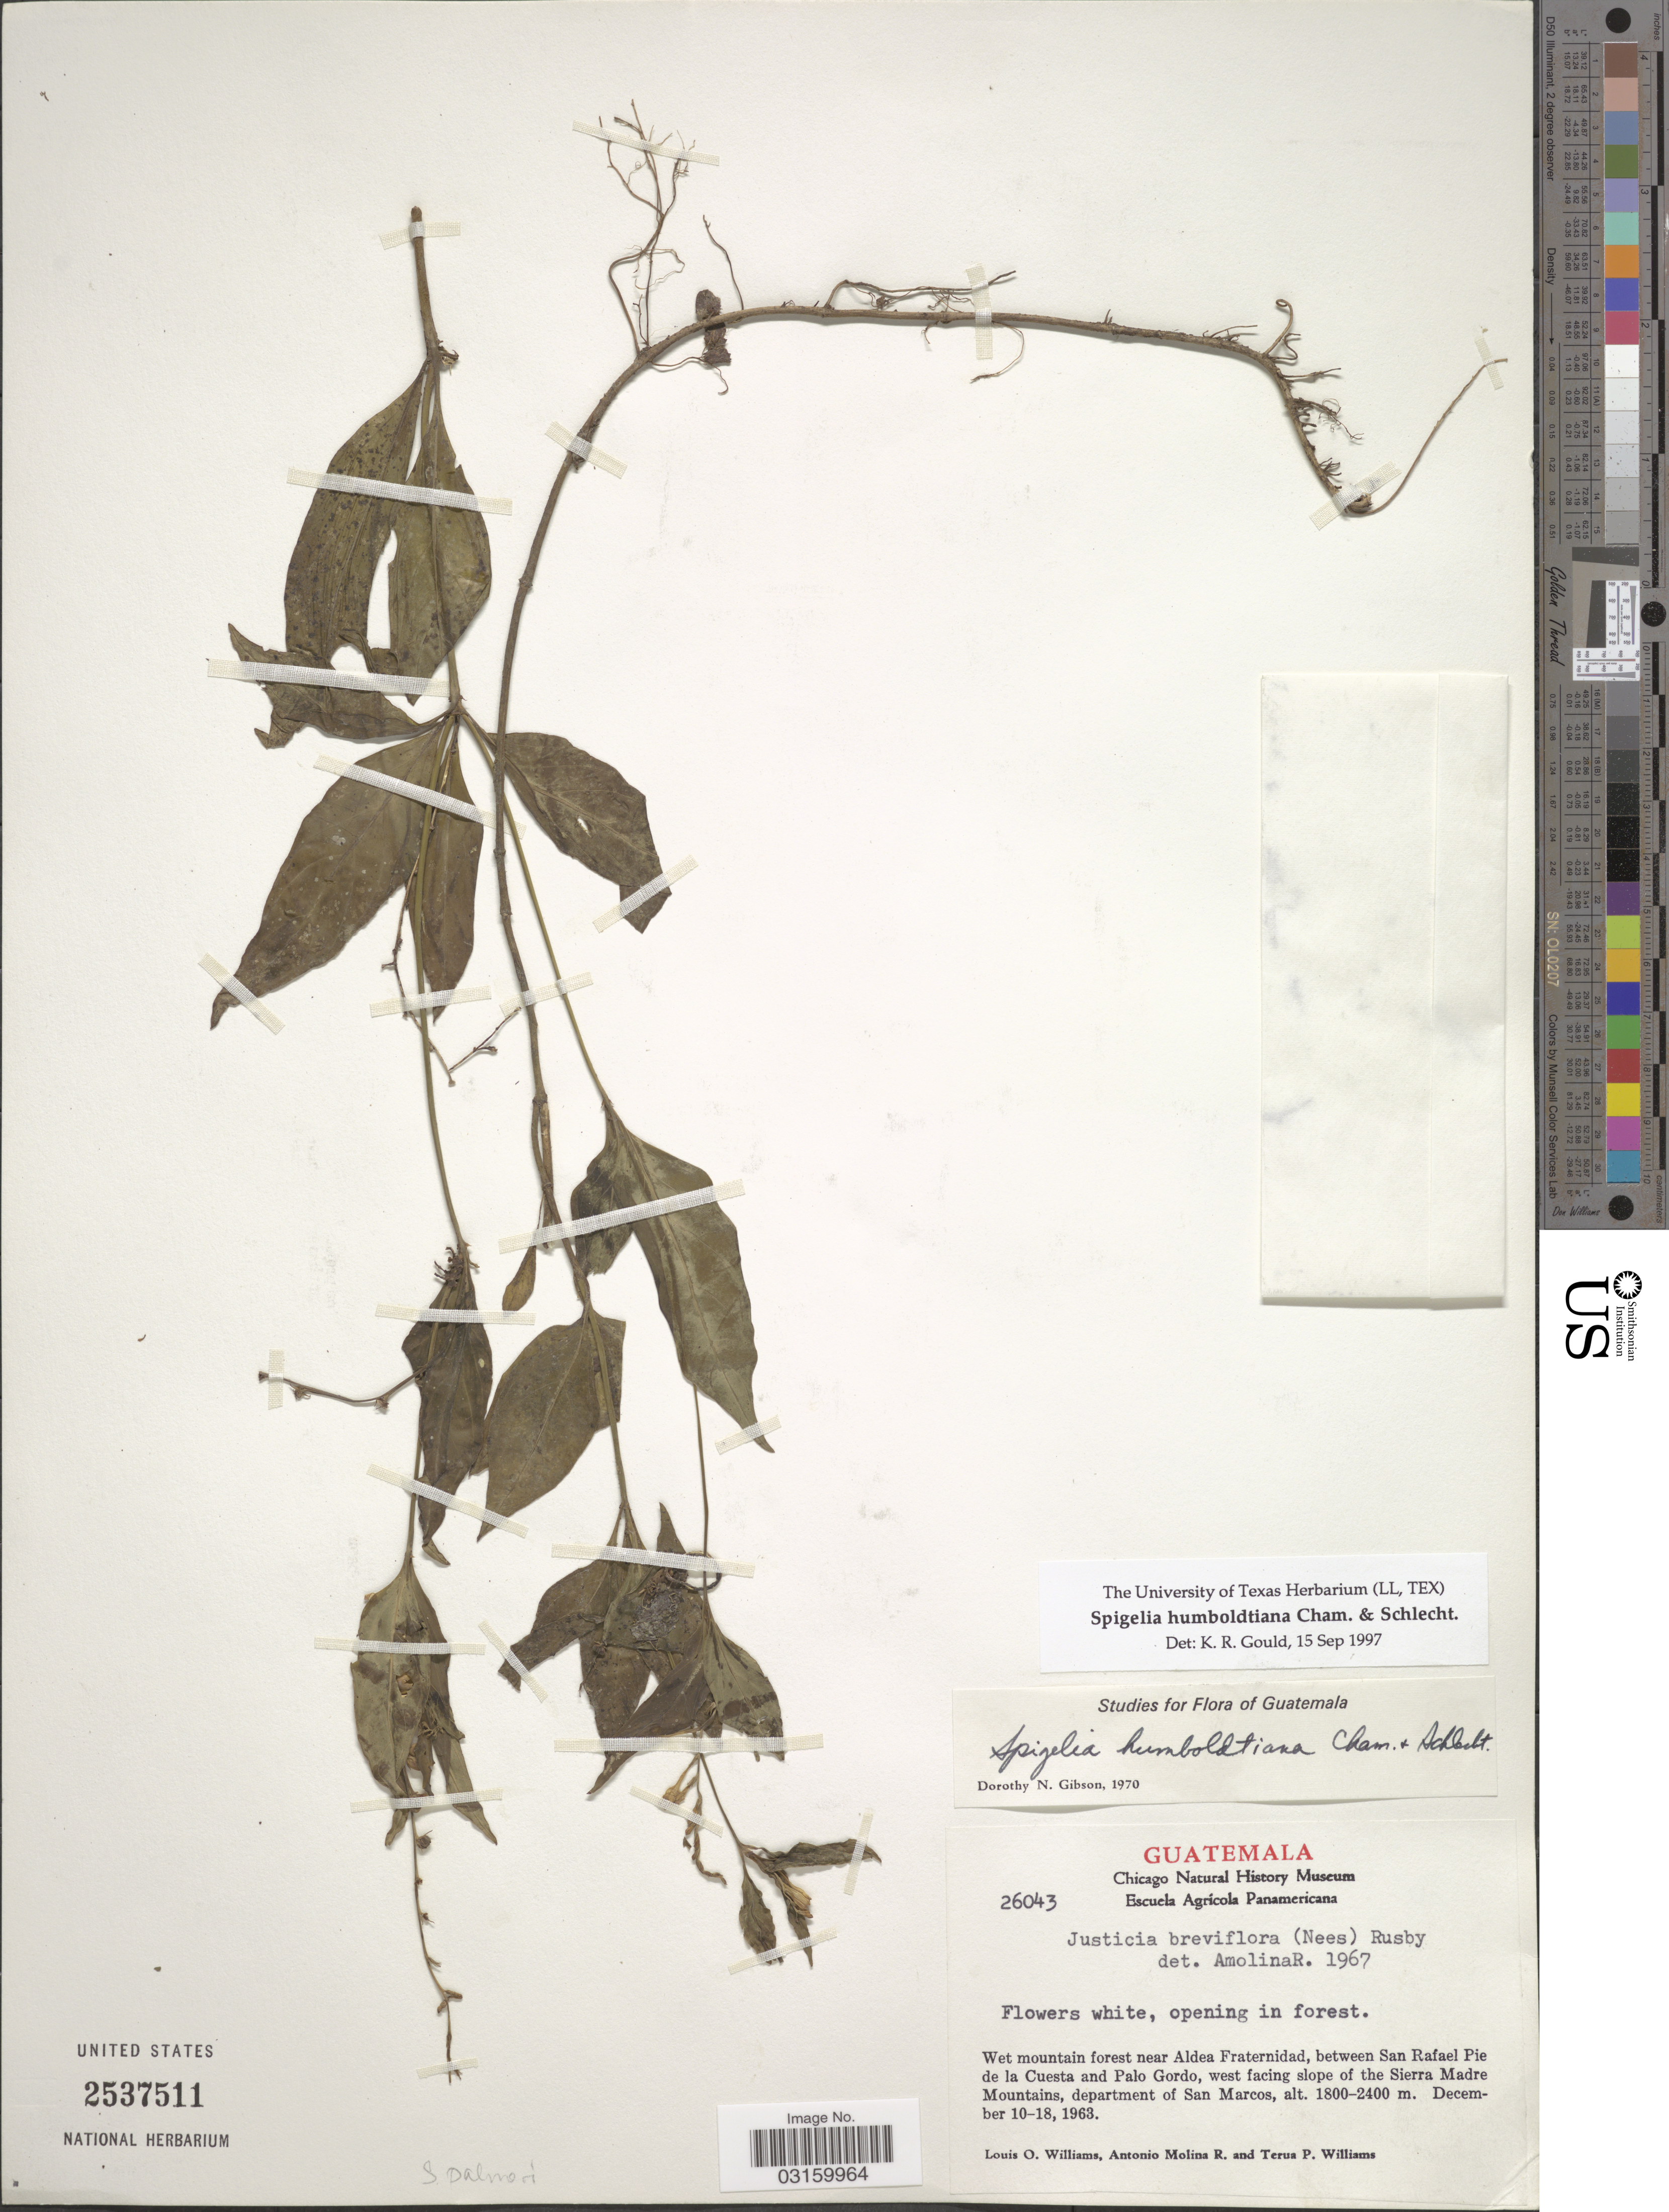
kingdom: Plantae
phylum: Tracheophyta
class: Magnoliopsida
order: Gentianales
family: Loganiaceae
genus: Spigelia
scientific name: Spigelia humboldtiana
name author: Cham. & Schltdl.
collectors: L. O. Williams, A. Molina R. & T. Williams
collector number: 26043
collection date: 1963-12-10/1963-12-18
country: Guatemala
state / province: San Marcos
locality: Wet mountain forest near Aldea Fraternidad, between San Rafael Pie de la Cuesta and Palo Gordo, west facing slope of the Sierra Madre Mountains, department of San Marcos.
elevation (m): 1800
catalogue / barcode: US 2537511